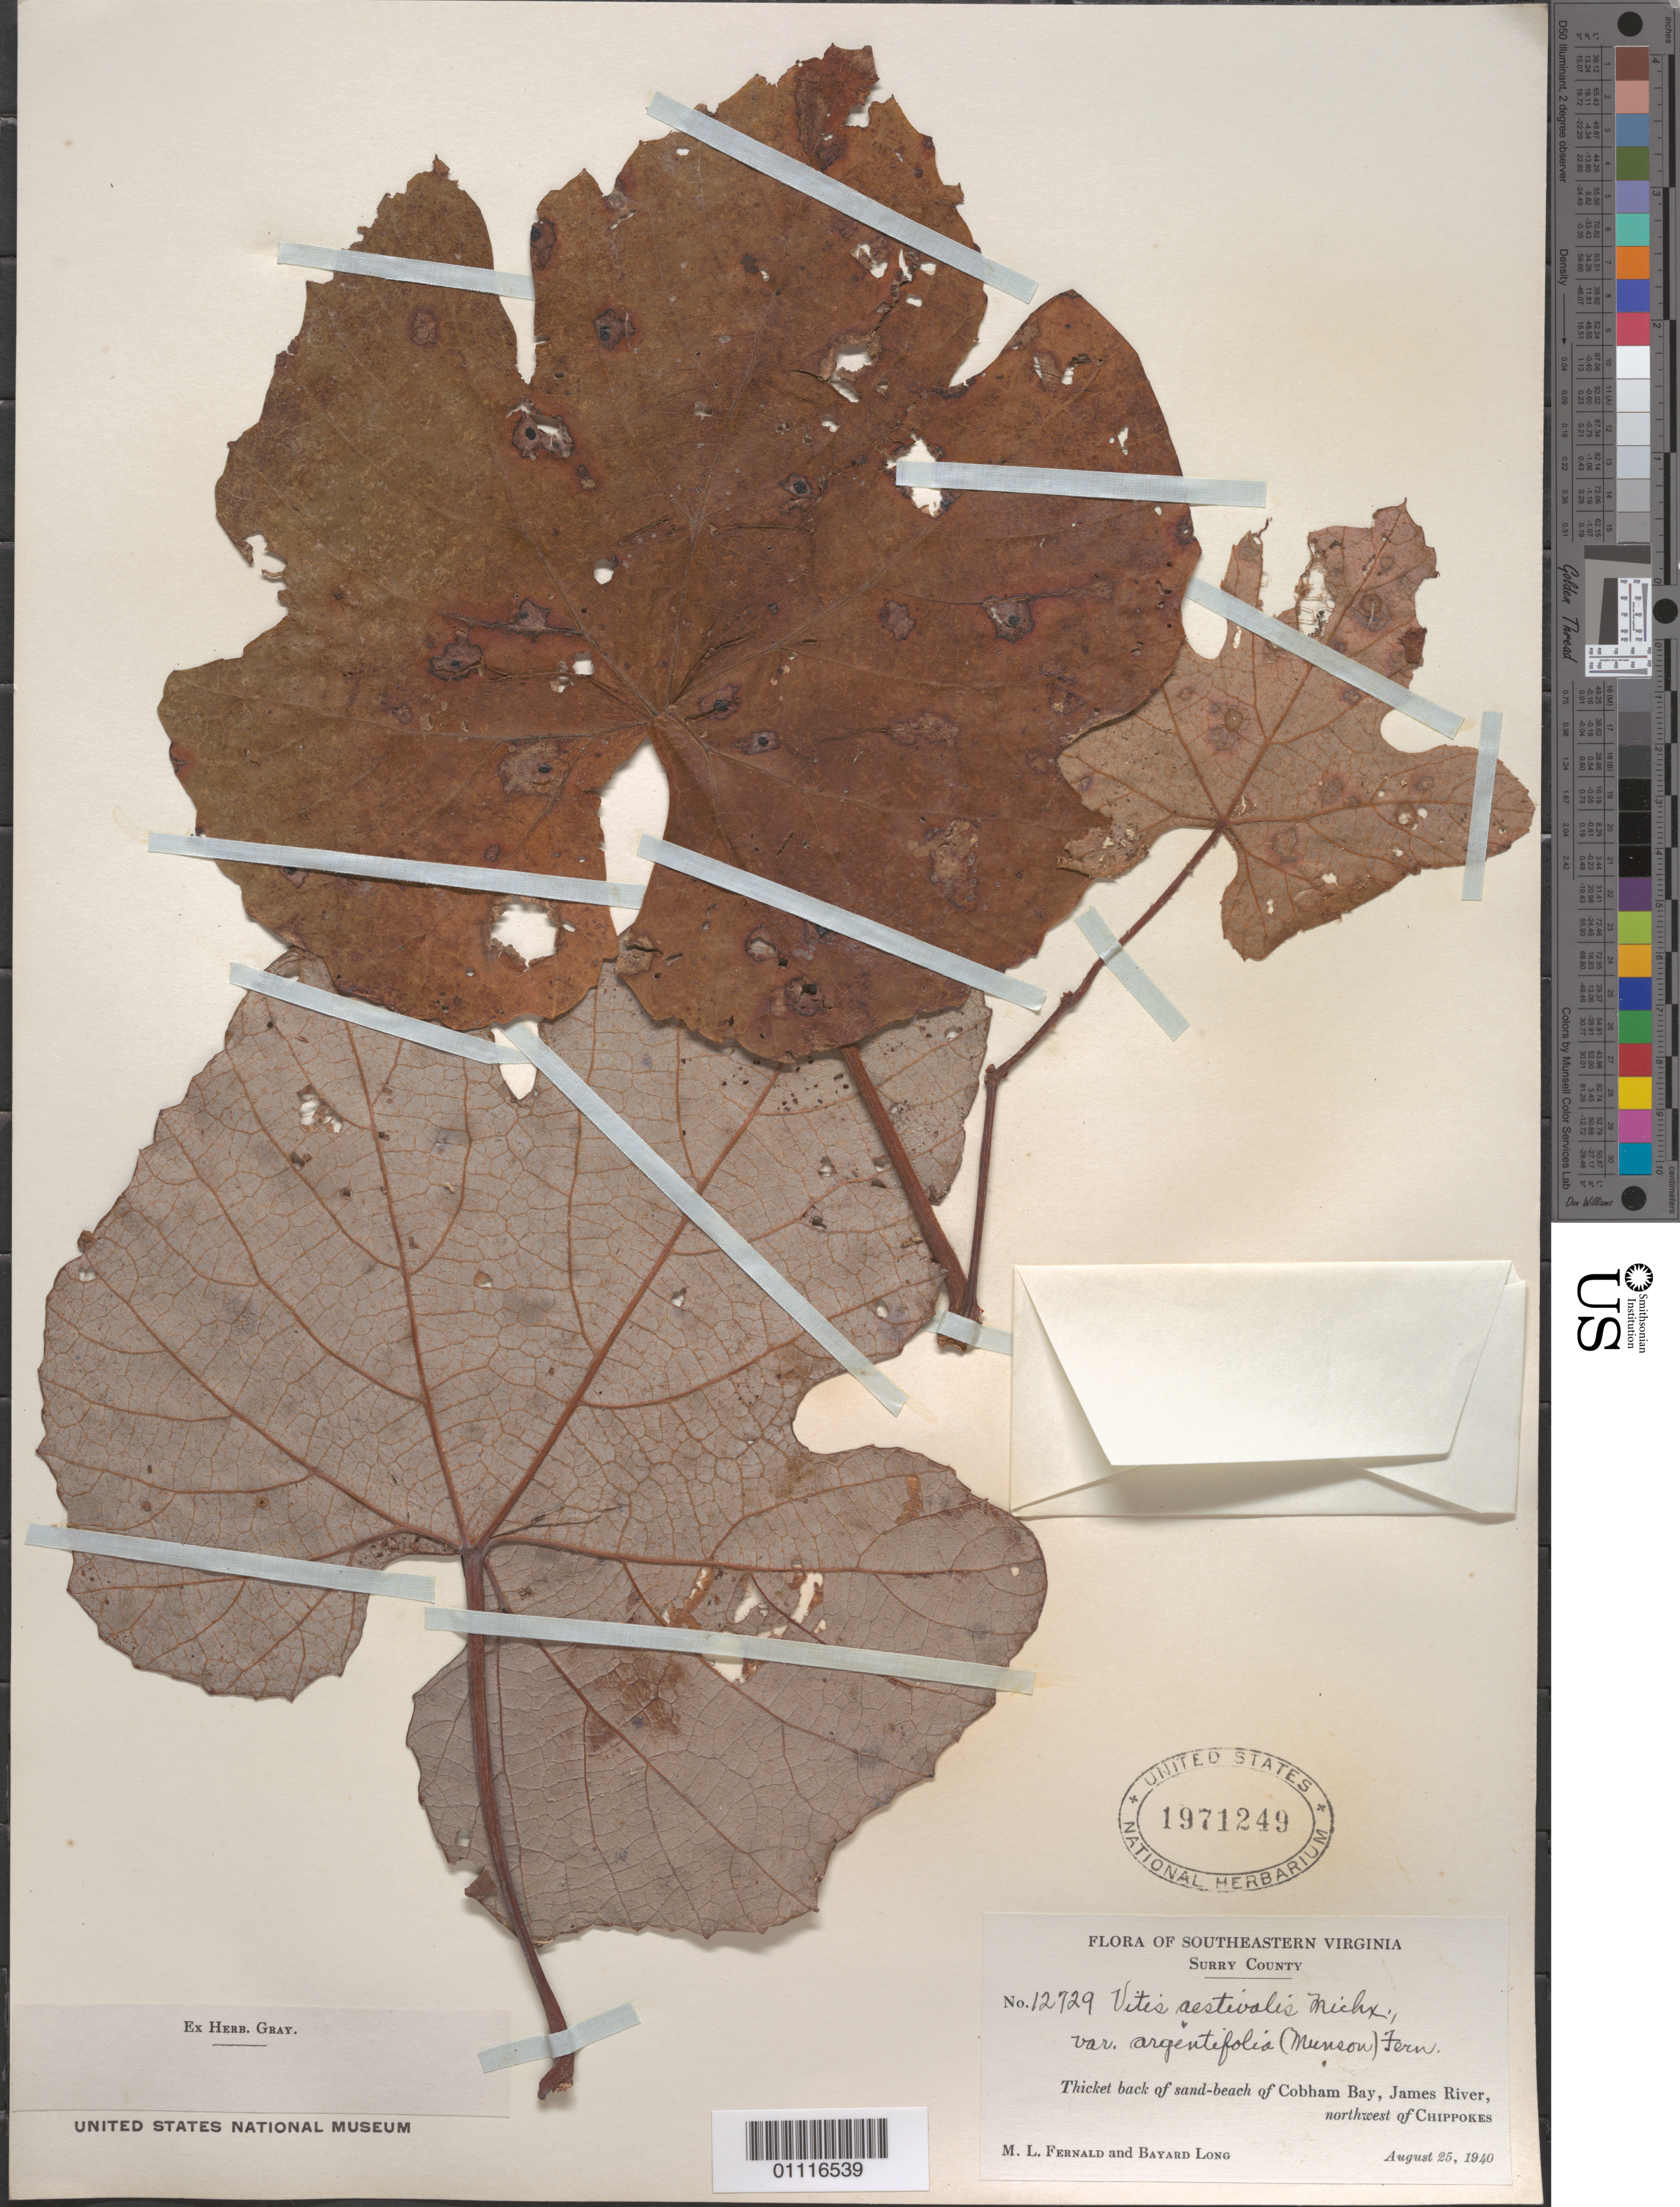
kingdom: Plantae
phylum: Tracheophyta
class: Magnoliopsida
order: Vitales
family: Vitaceae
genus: Vitis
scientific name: Vitis aestivalis var. argentifolia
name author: Michx.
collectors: M. L. Fernald & B. Long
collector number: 12729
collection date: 1940-08-25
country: United States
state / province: Virginia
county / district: Surry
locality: Thicket back of sand-beach of Cobhame Bay, James River, northwest of Chippokes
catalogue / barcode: US 1971249